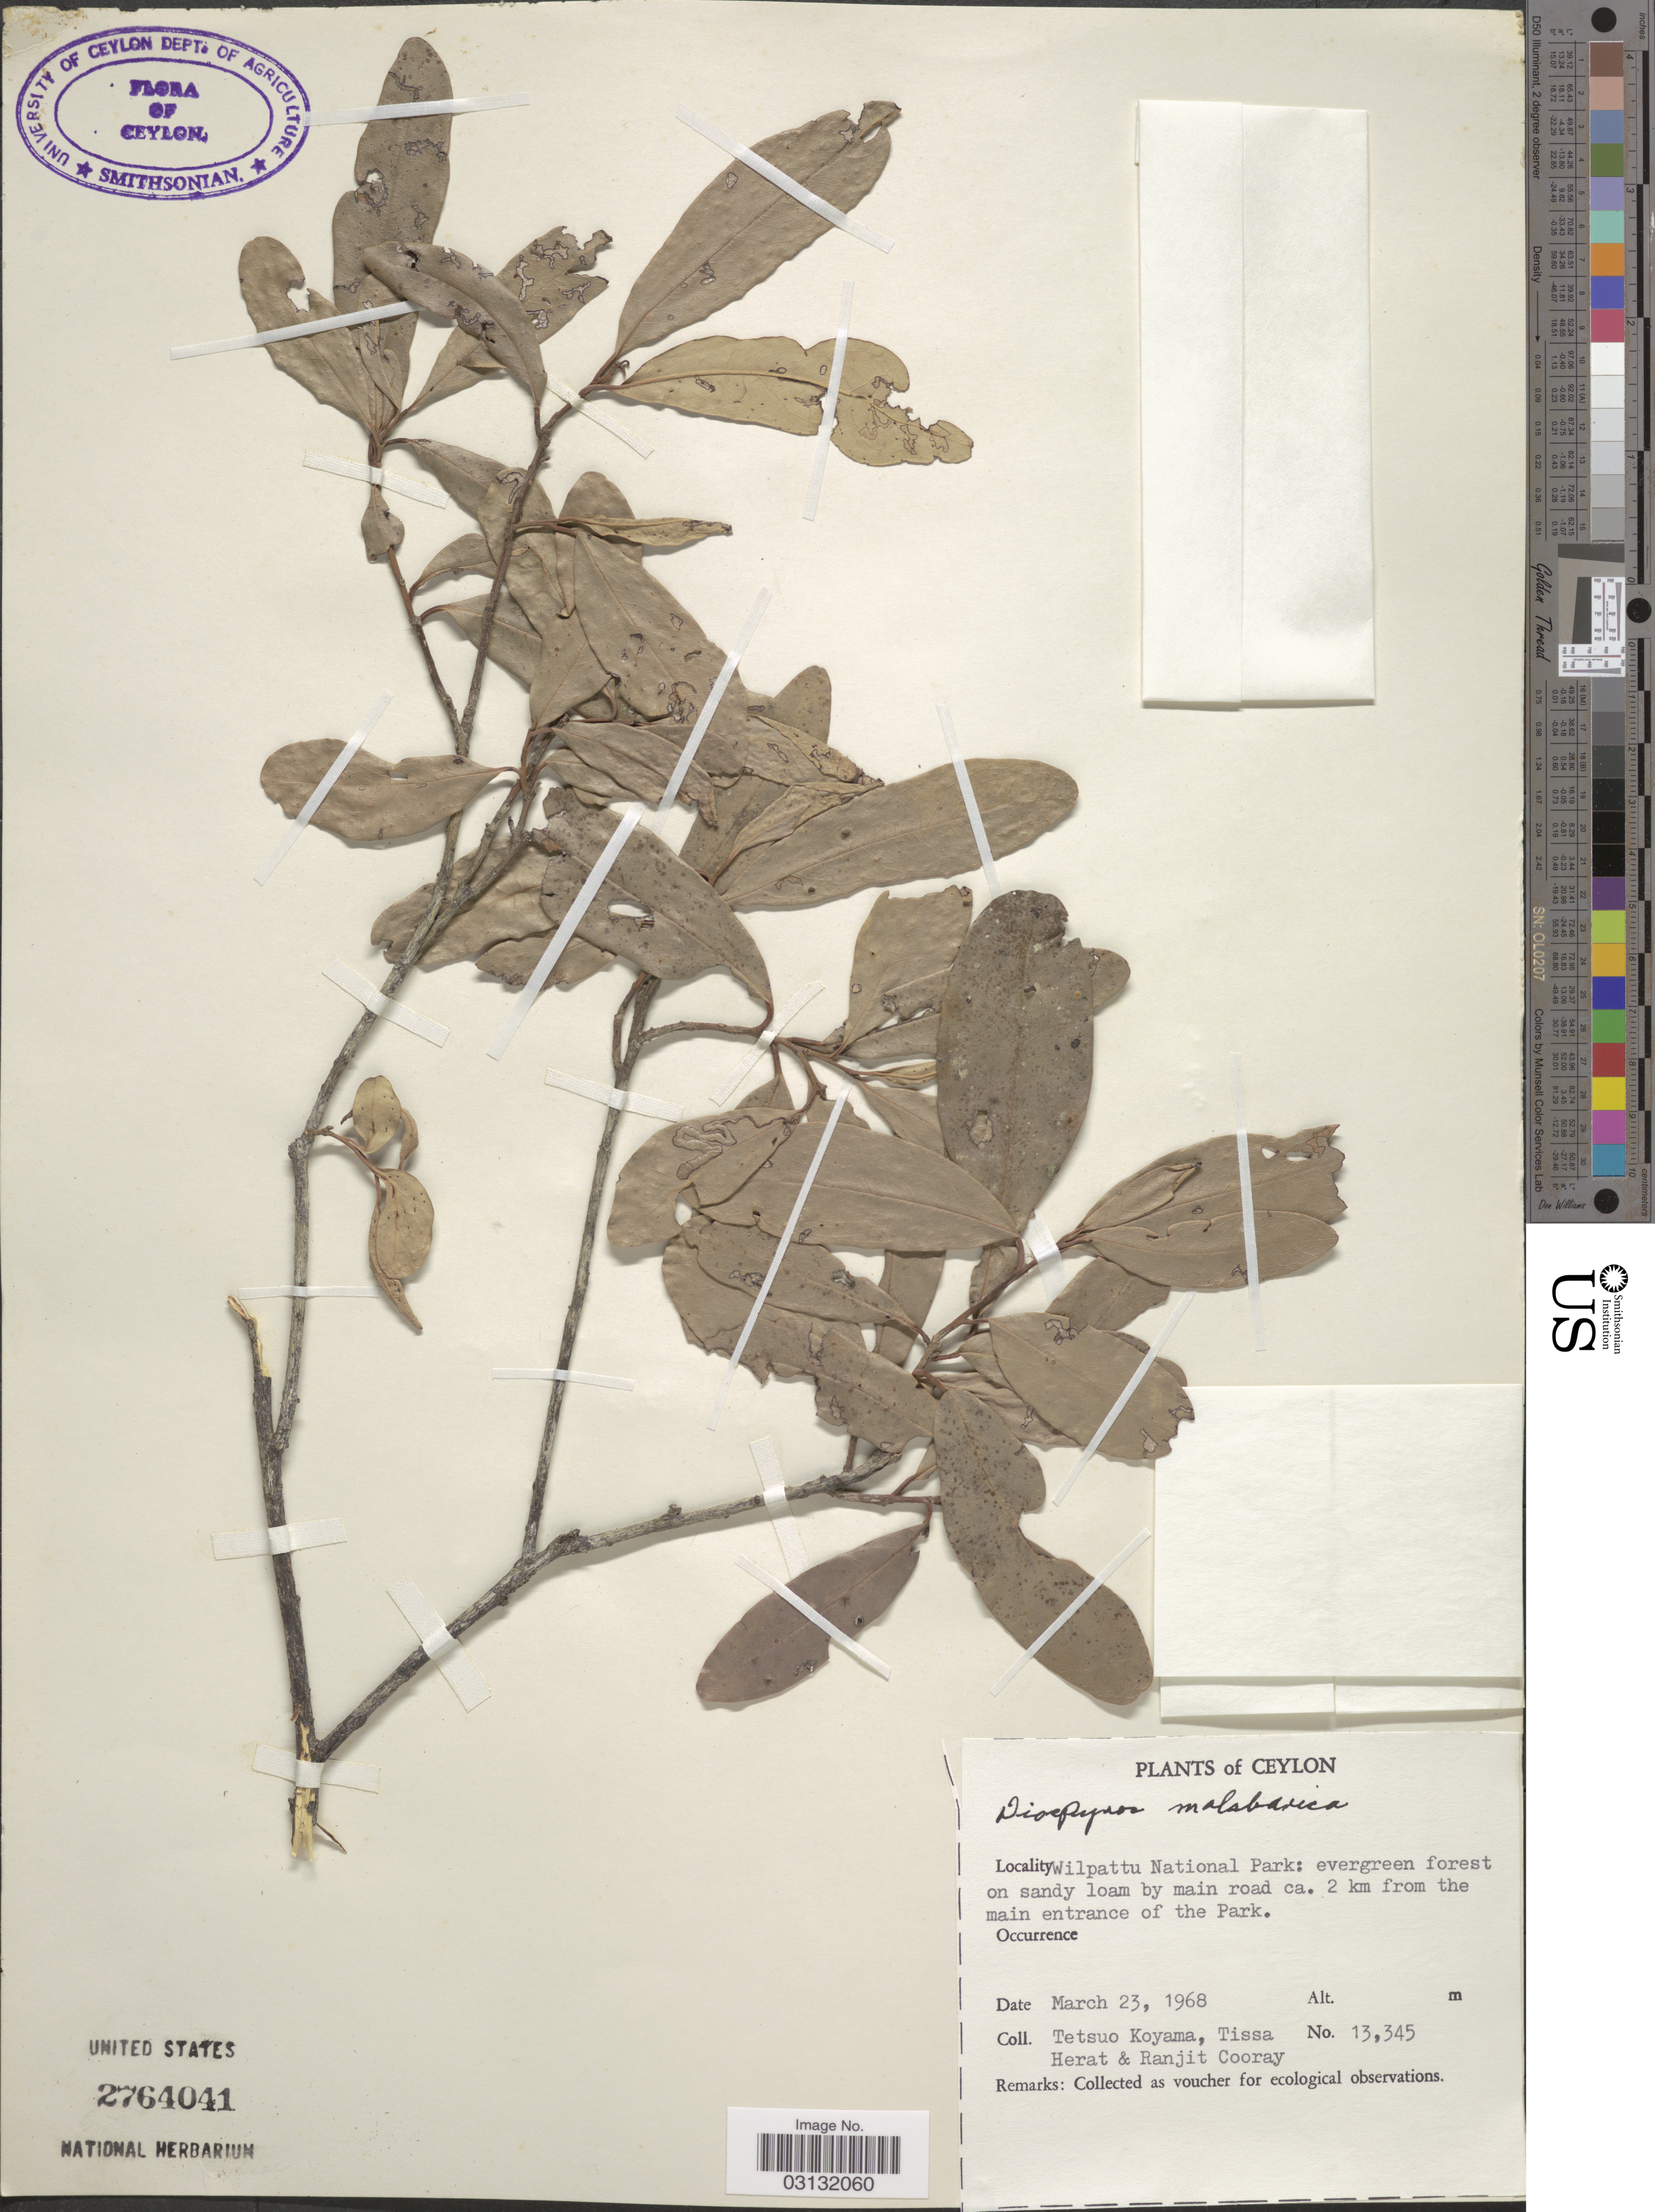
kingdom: Plantae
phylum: Tracheophyta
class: Magnoliopsida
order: Ericales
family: Ebenaceae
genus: Diospyros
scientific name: Diospyros malabarica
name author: (Desr.) Kostel.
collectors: T. Koyama, T. Herat & R. Cooray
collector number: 13345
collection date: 1968-03-23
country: Sri Lanka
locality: Ceylon, Wilpattu National Park; evergreen forest on sandy loam by main road ca. 2 km from the main entrance of the Park.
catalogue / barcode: US 2764041